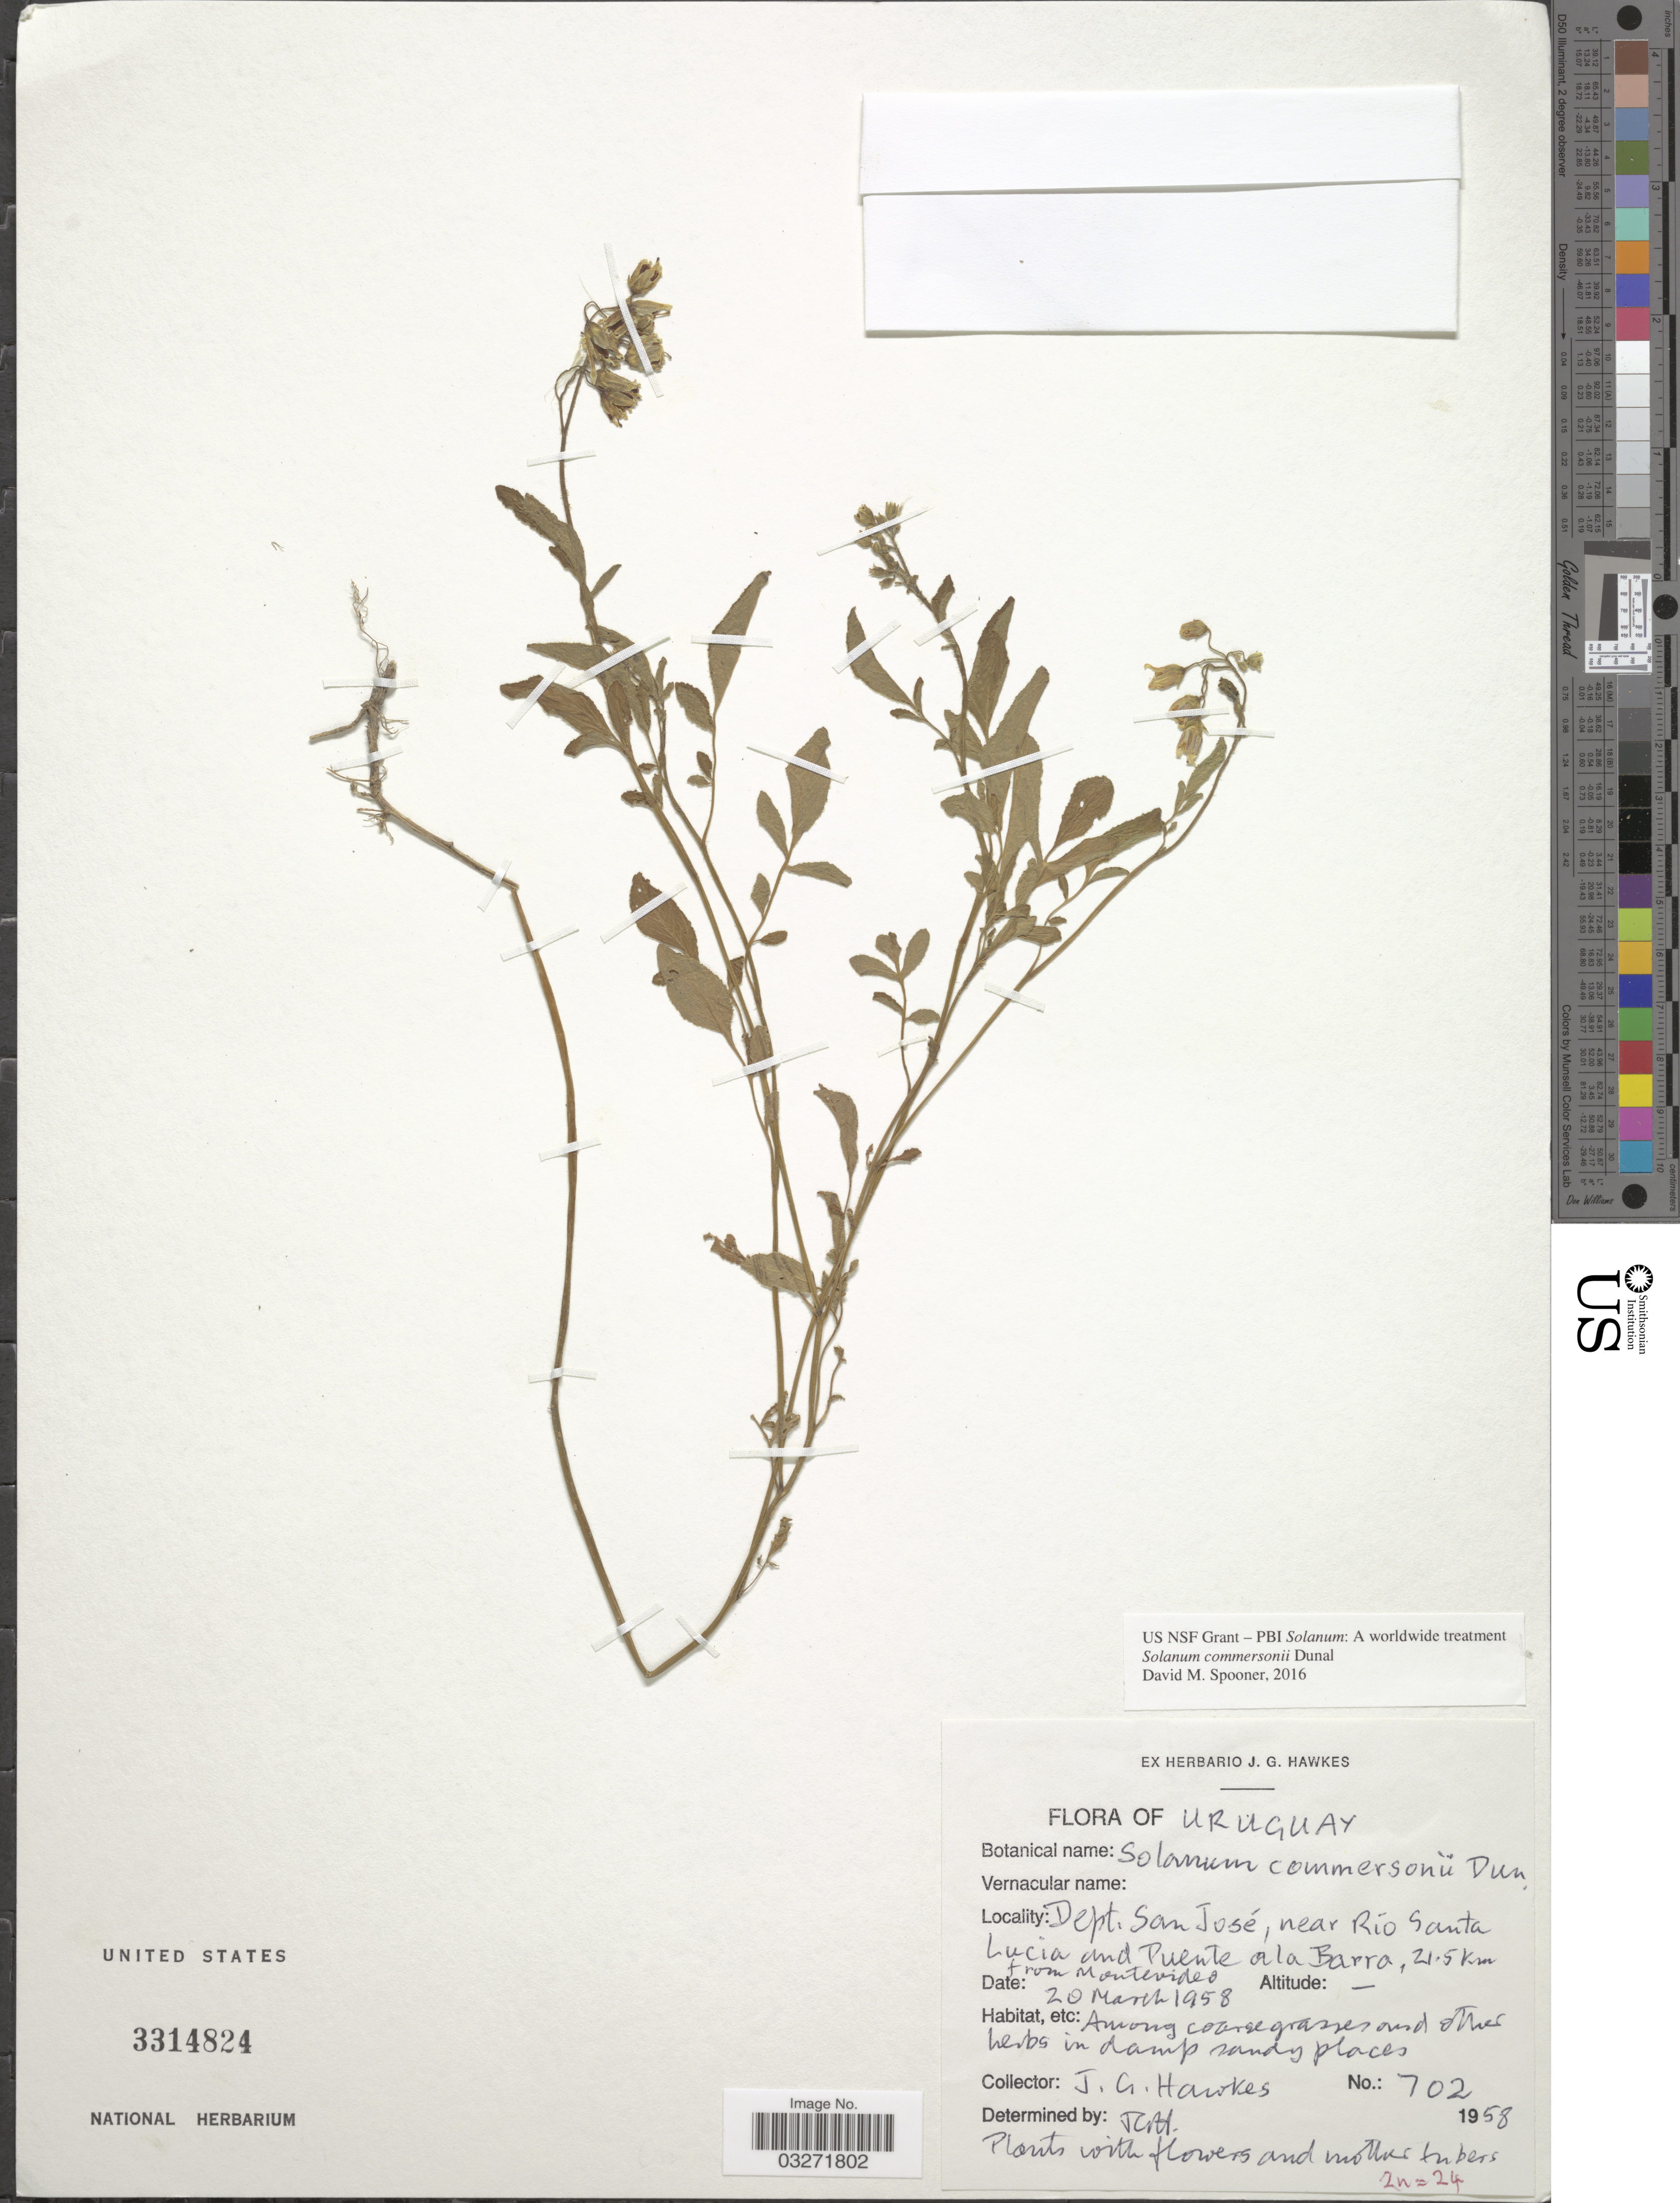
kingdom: Plantae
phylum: Tracheophyta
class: Magnoliopsida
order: Solanales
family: Solanaceae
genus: Solanum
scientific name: Solanum commersonii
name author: Dunal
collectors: J. Hawkes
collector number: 702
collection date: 1958-03-20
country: Uruguay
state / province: San Jose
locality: Dept. San José, near Rio Santa Lucia and Puente a la Barra, 21.5 km from Montevideo.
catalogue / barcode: US 3314824